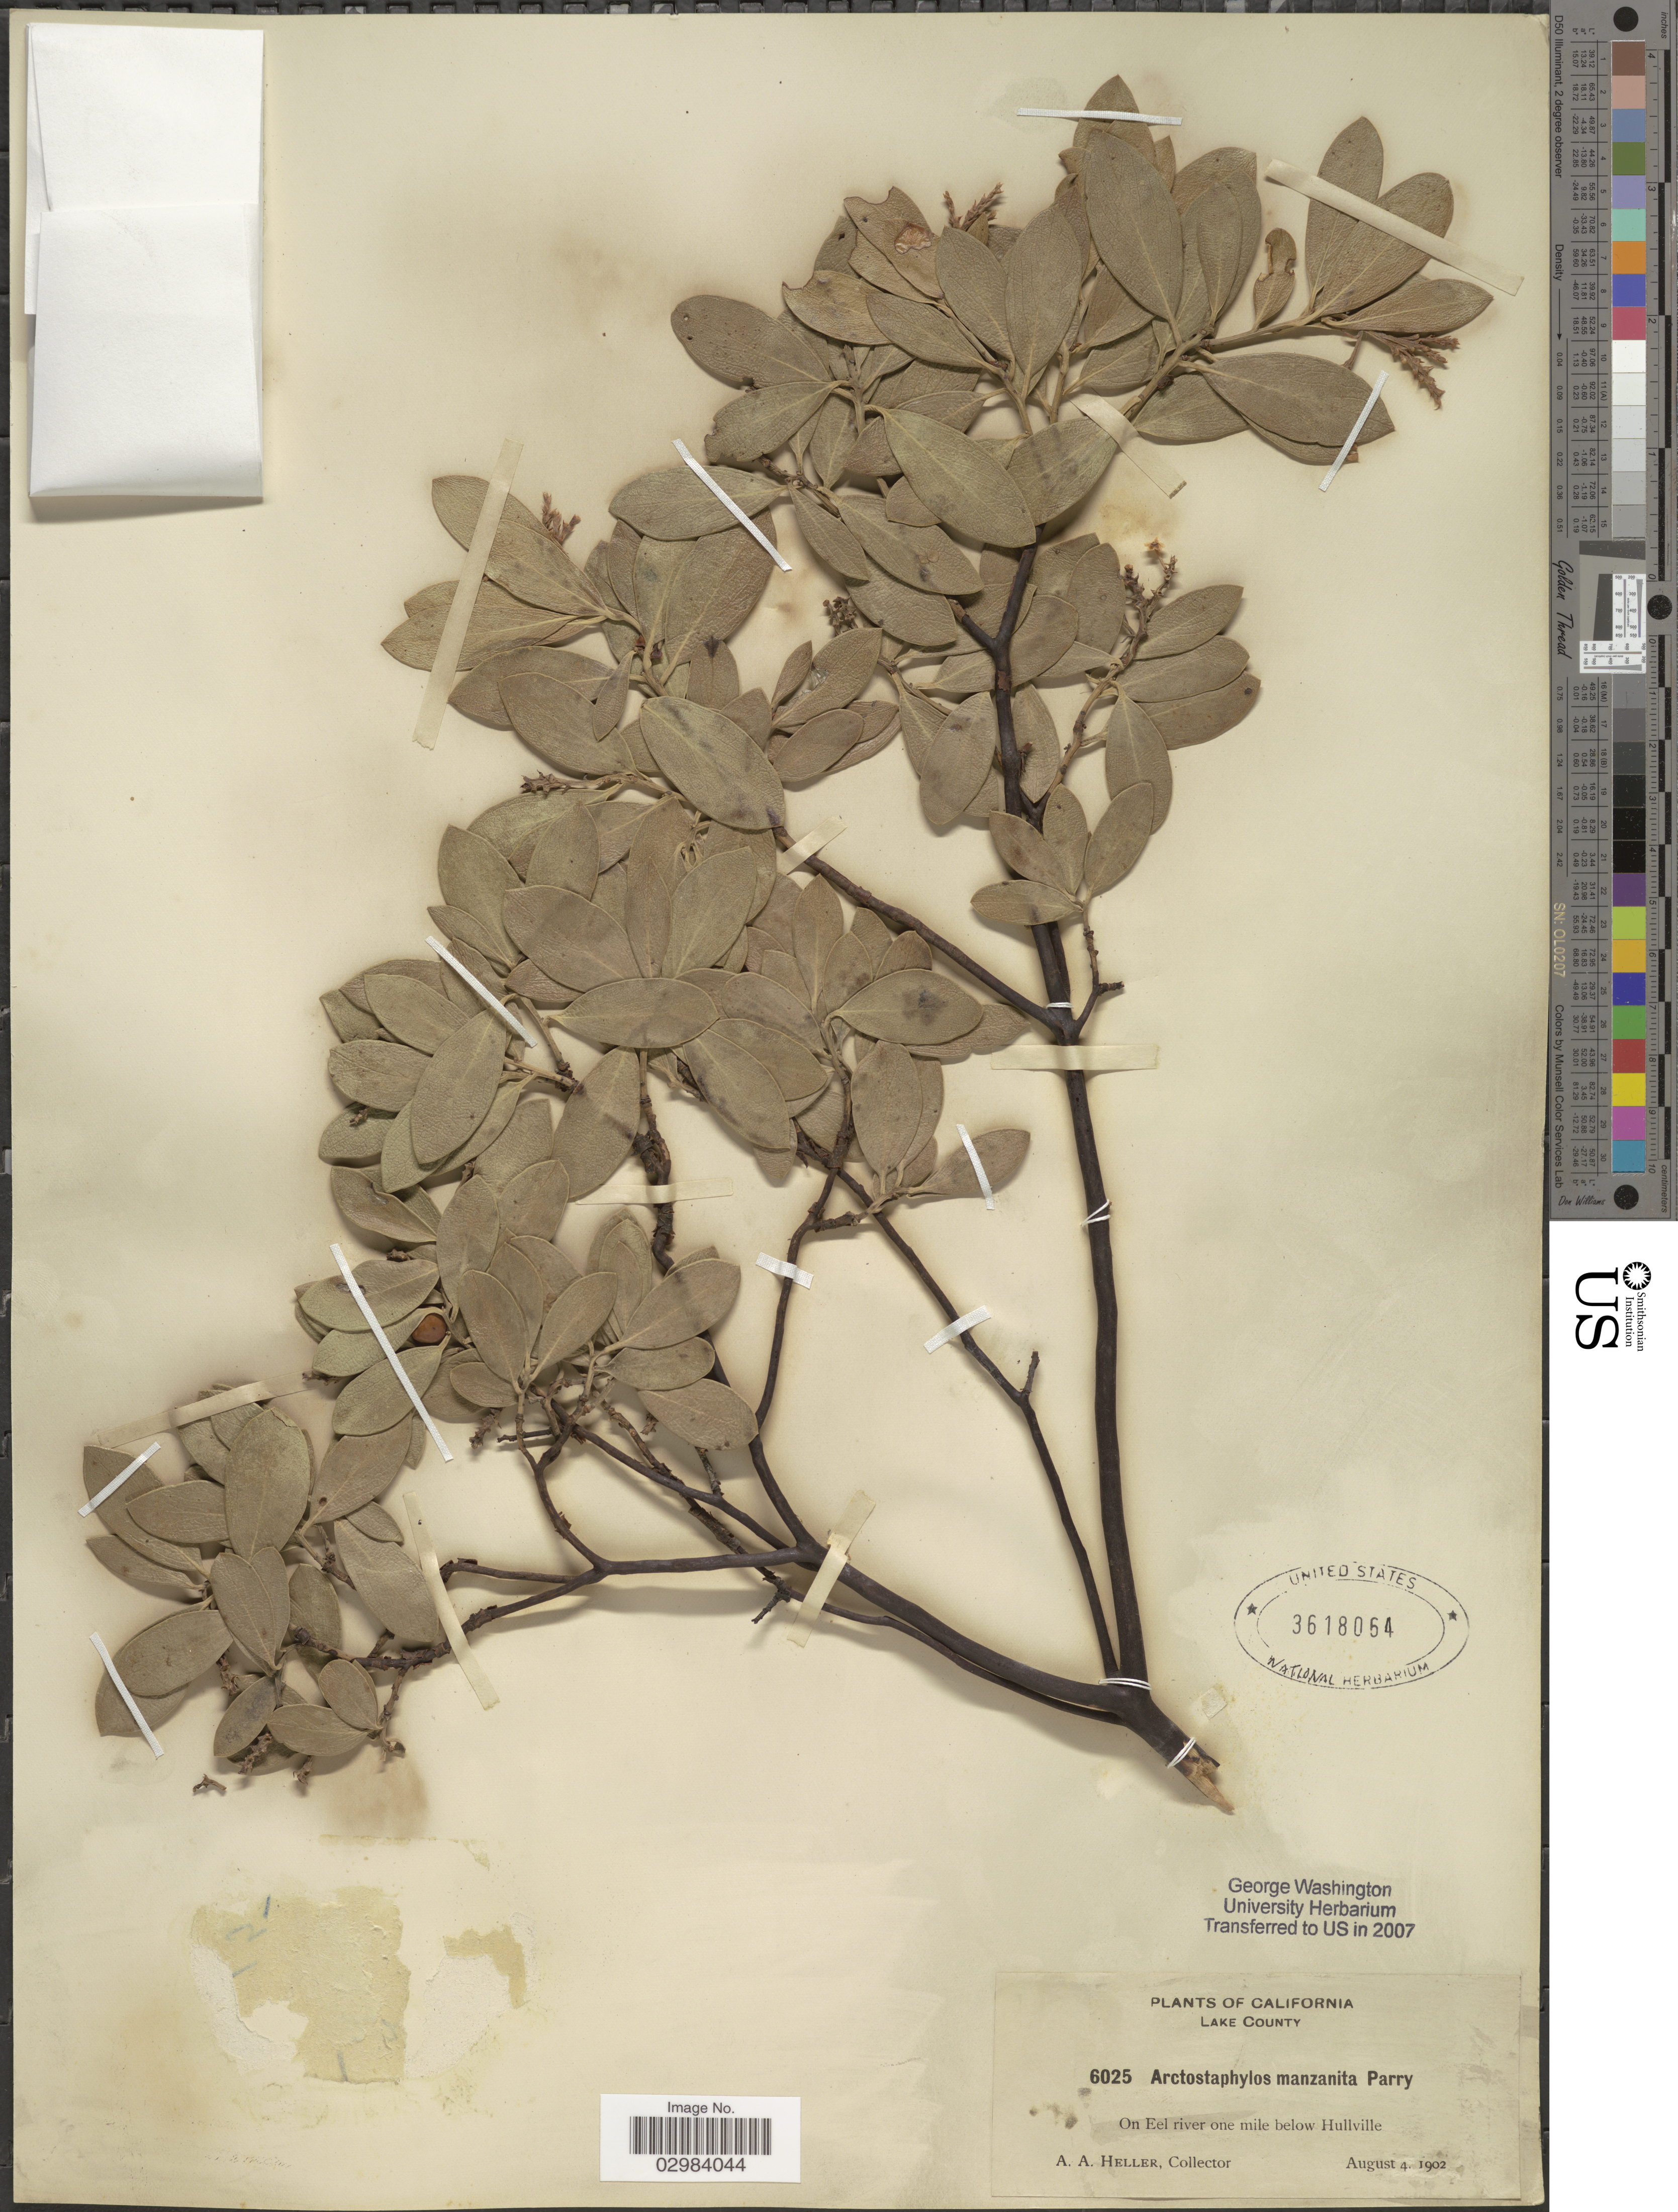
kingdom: Plantae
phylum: Tracheophyta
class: Magnoliopsida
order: Ericales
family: Ericaceae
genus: Arctostaphylos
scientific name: Arctostaphylos manzanita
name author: Parry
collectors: A. A. Heller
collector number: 6025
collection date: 1902-08-04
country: United States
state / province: California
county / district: Lake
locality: Lake County. On Eel river one mile below Hullville.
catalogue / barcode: US 3618064